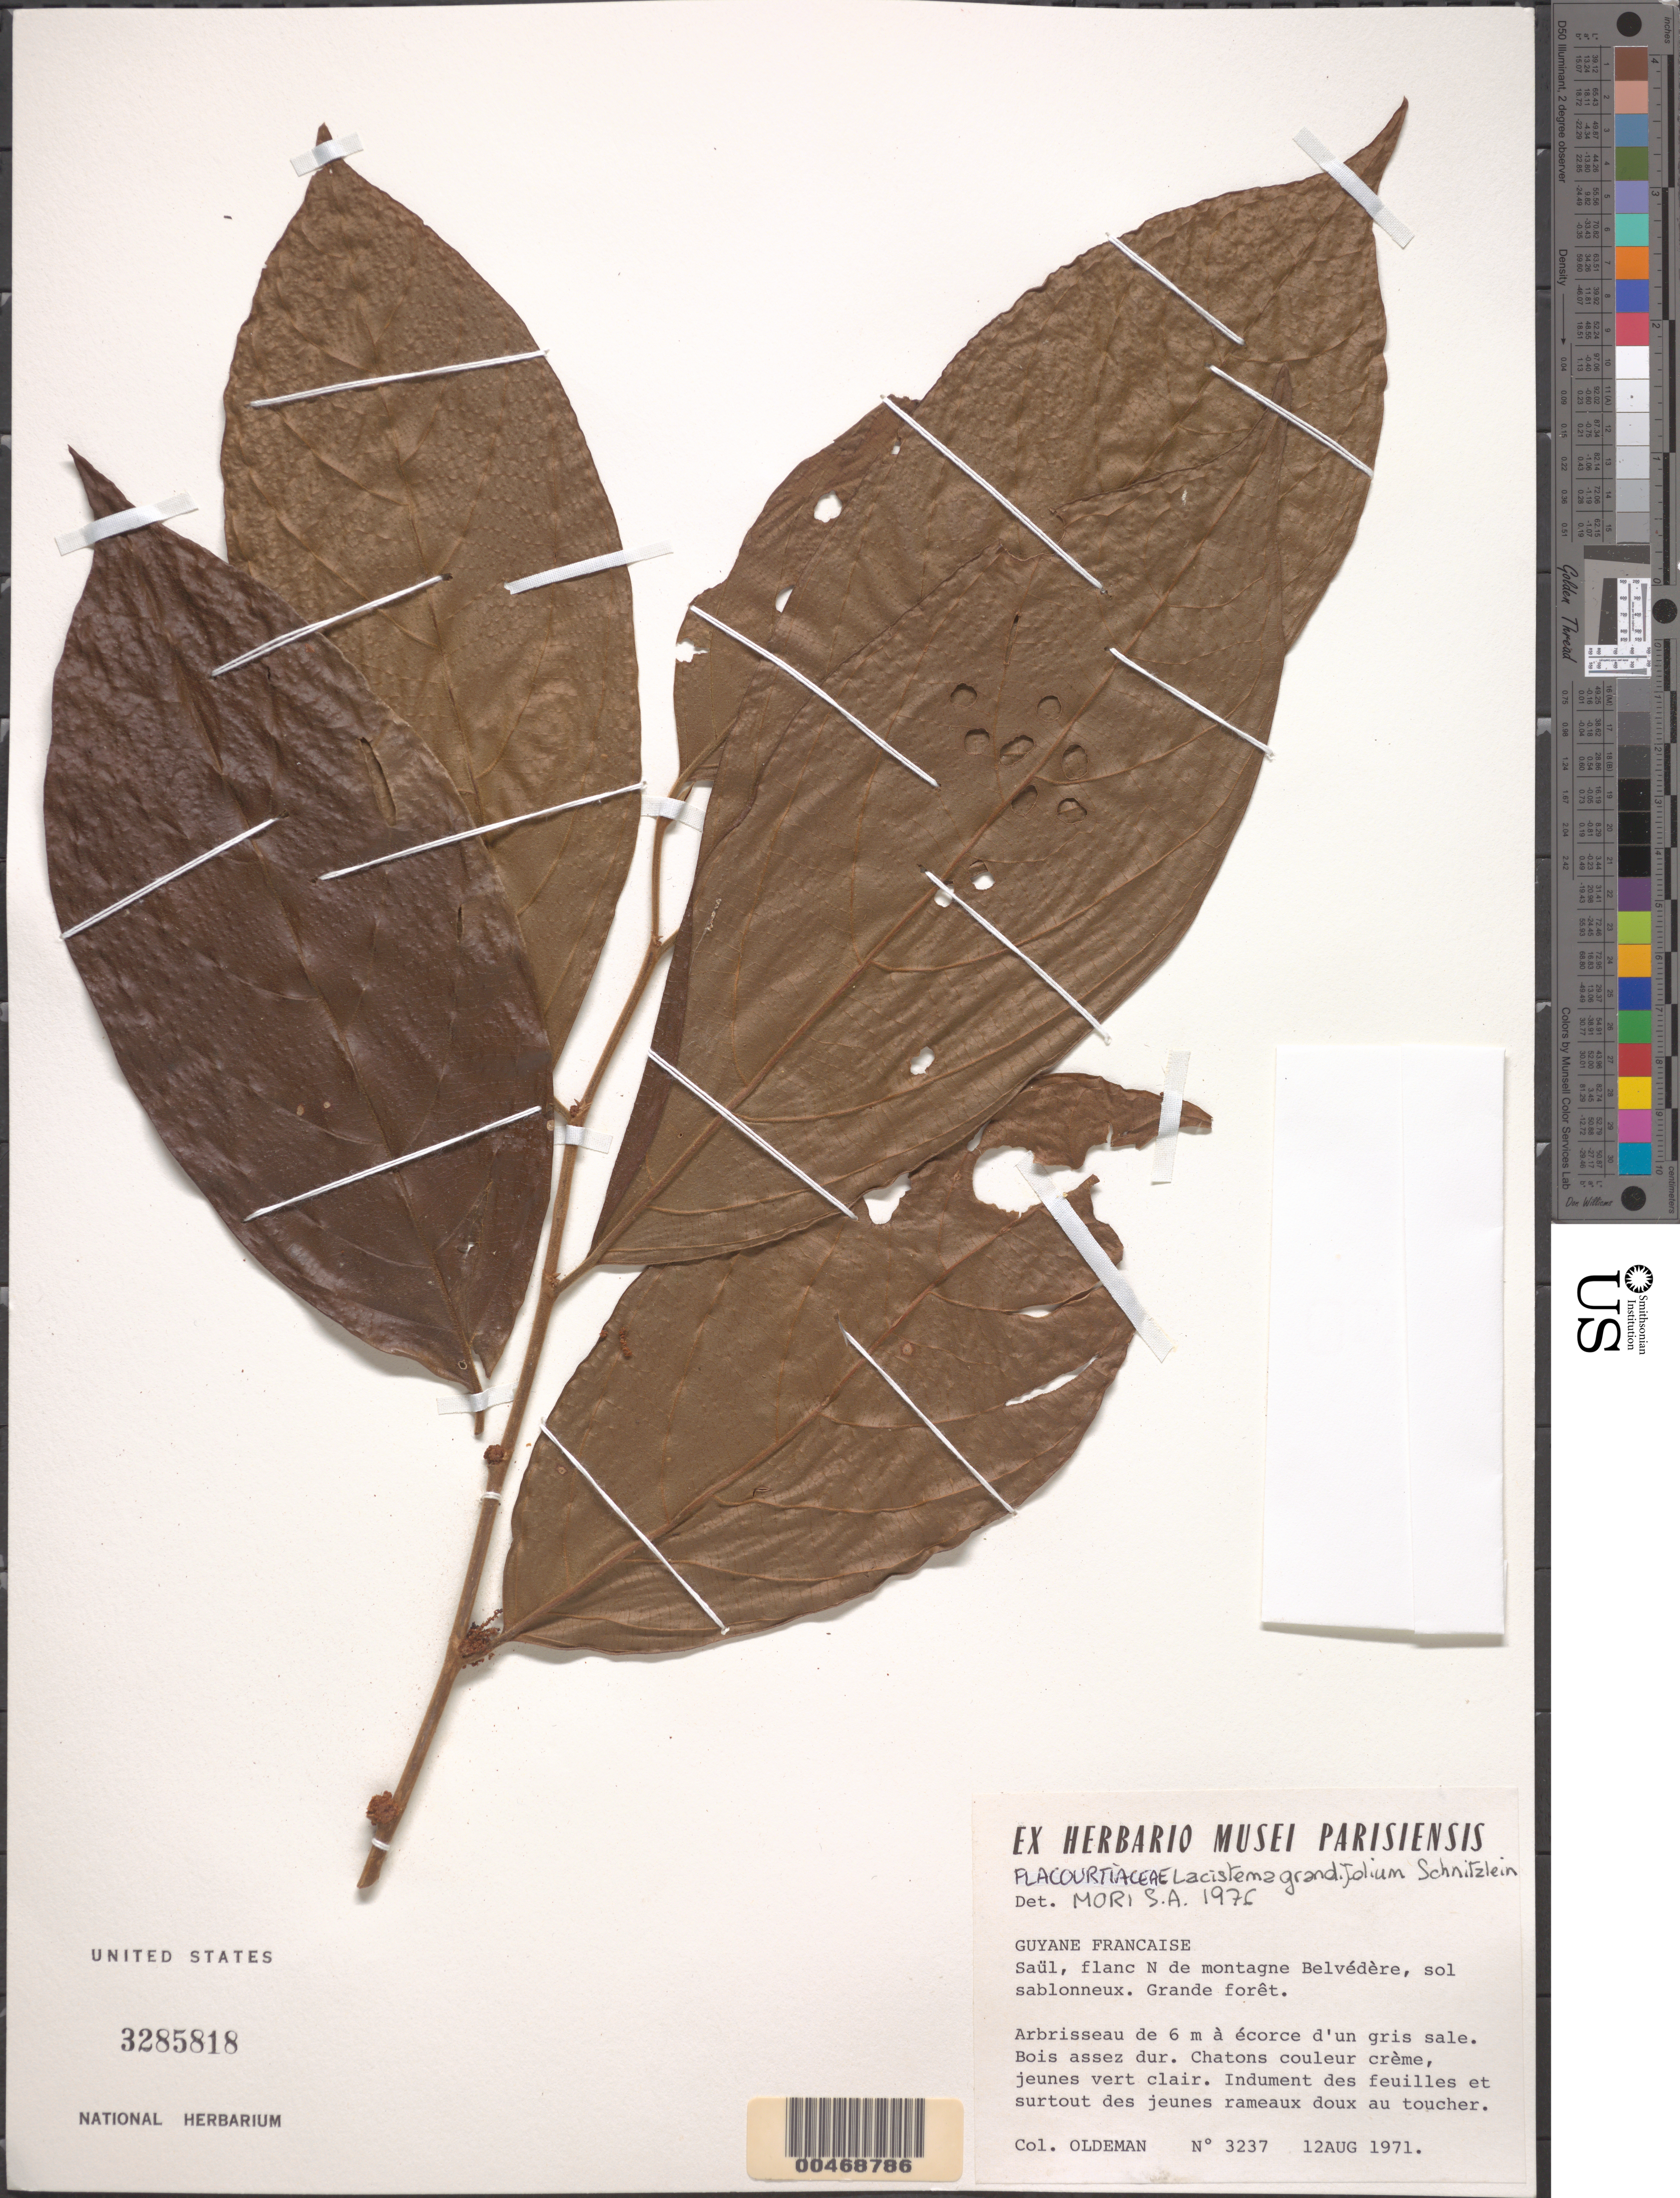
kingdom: Plantae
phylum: Tracheophyta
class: Magnoliopsida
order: Malpighiales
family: Lacistemataceae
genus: Lacistema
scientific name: Lacistema grandifolium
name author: Schnizl.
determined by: Mori, Scott A.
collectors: R. Oldeman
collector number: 3237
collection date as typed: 12-Aug-71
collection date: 1971-08-12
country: French Guiana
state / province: Saint-Laurent-du-Maroni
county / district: Saül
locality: Saül, flanc N de montagne Belvédère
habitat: Large forest, sandy ground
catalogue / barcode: US 3285818